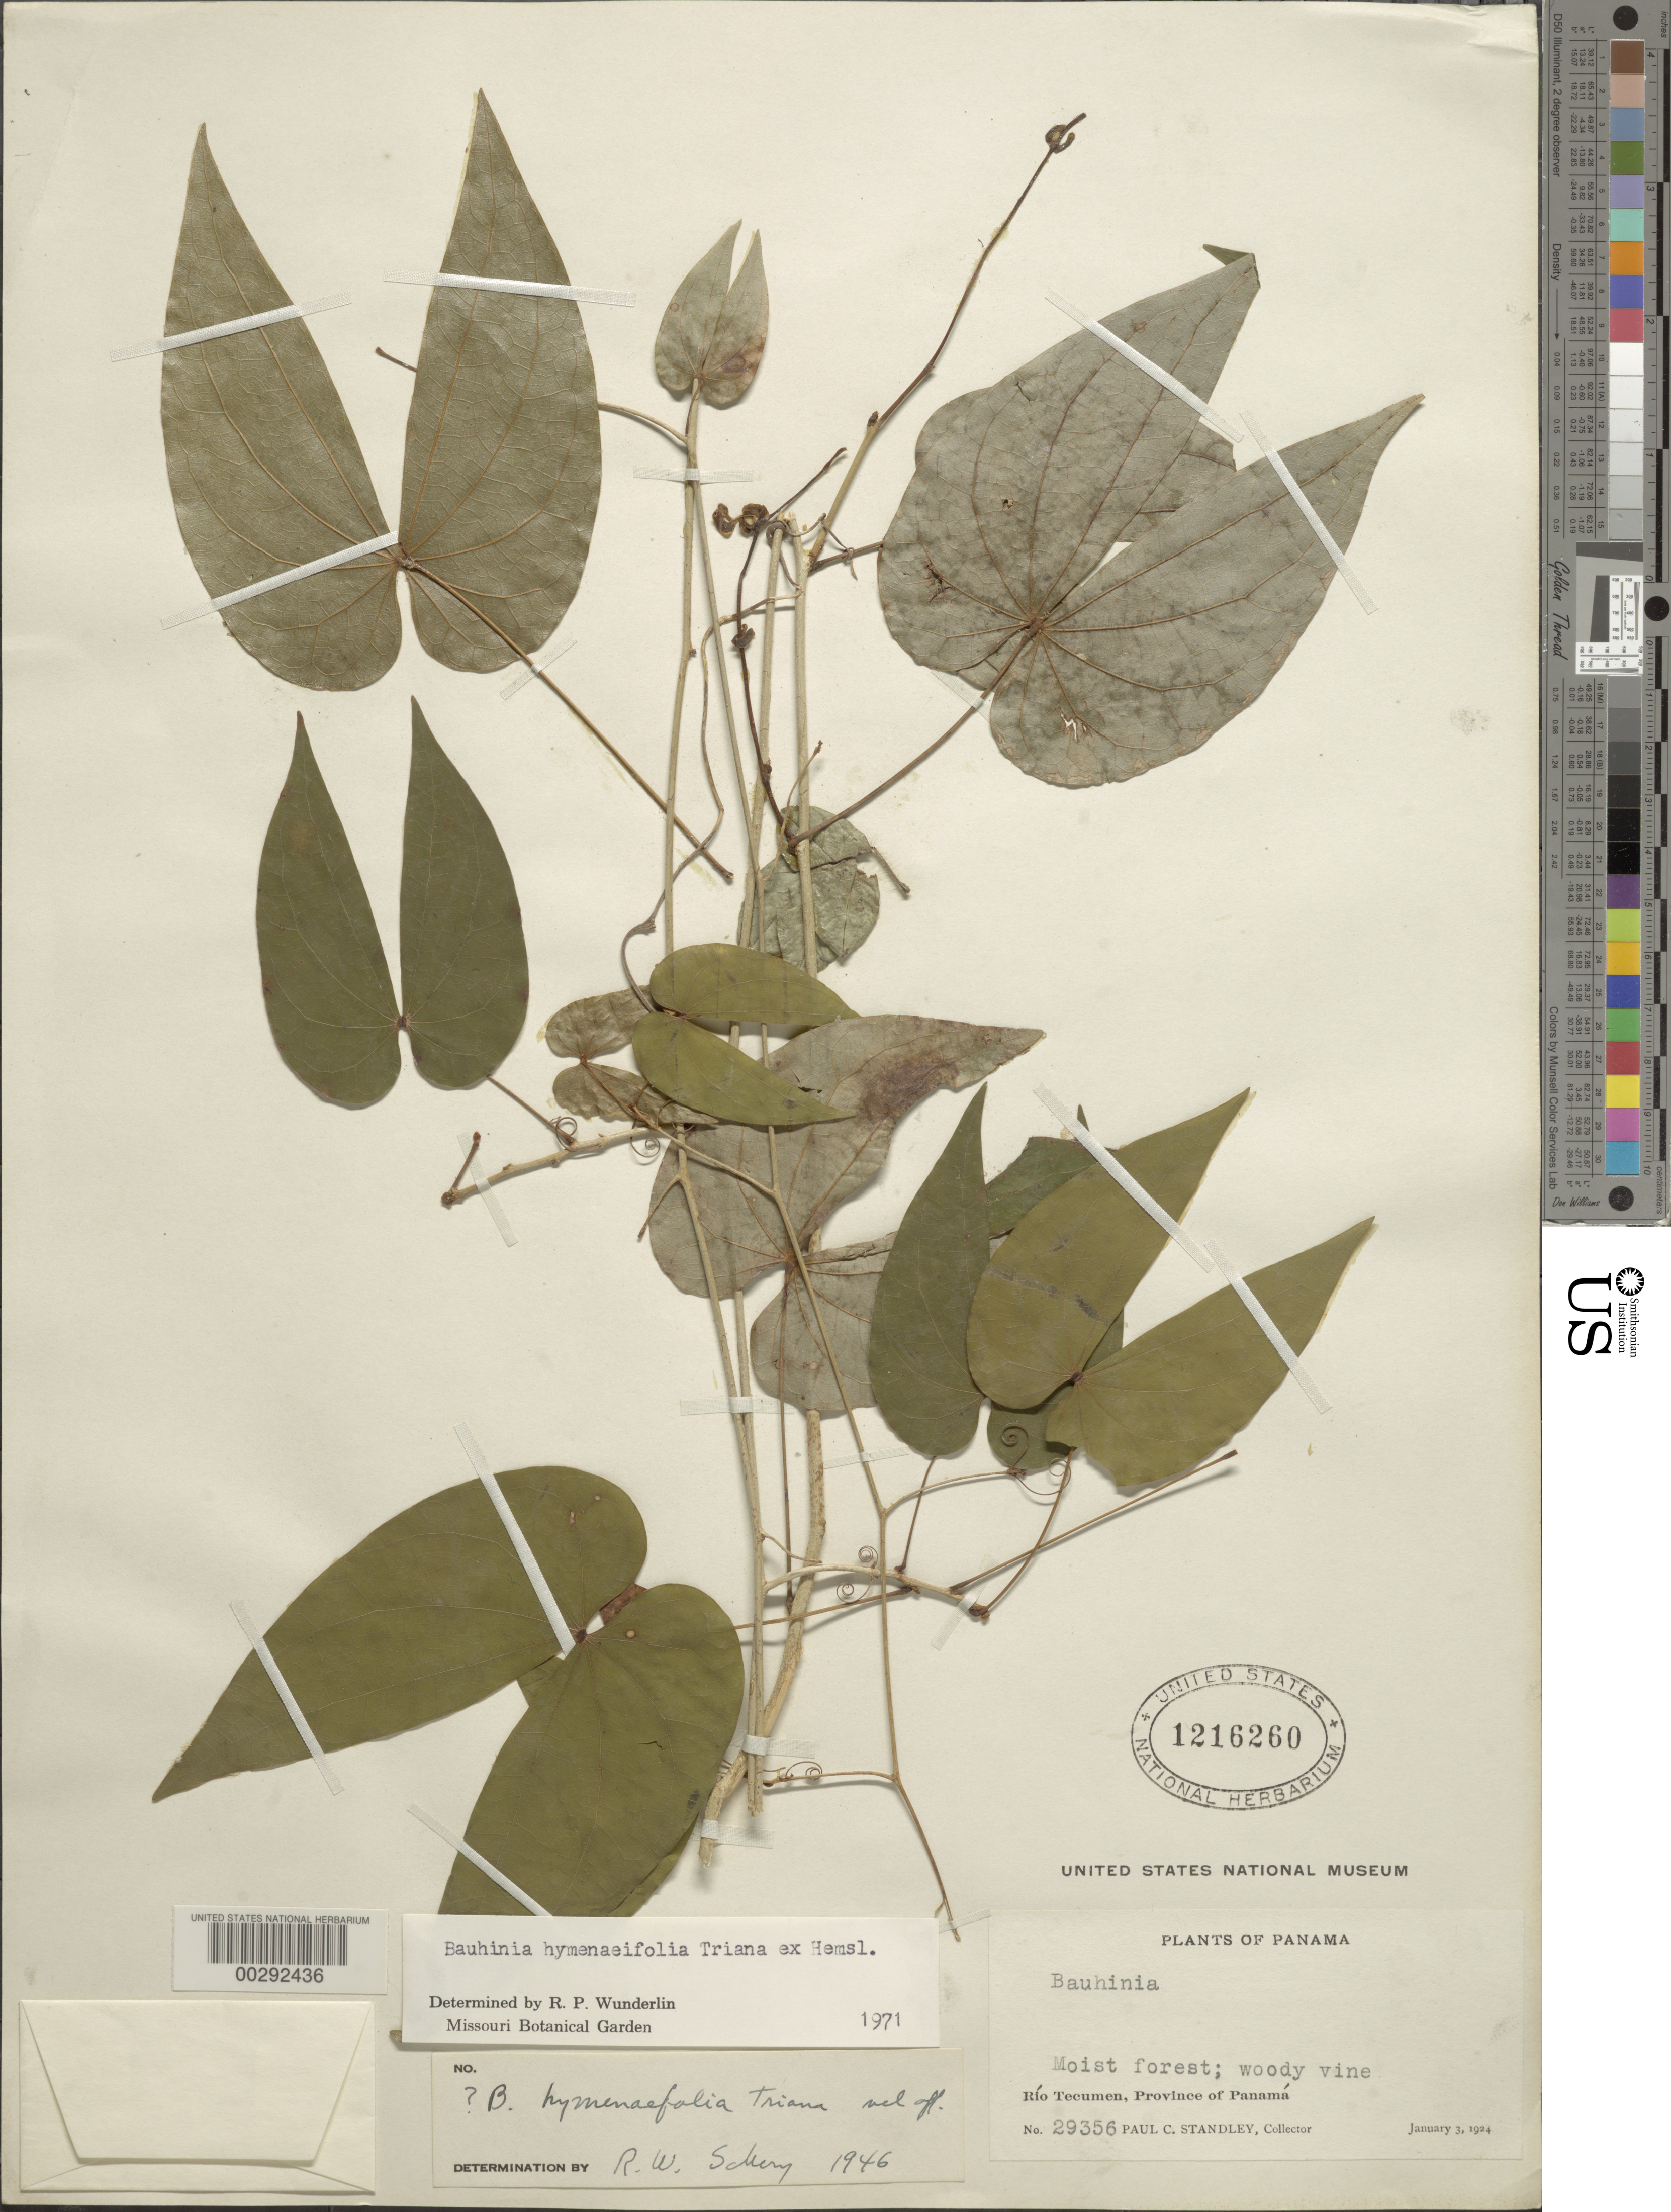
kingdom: Plantae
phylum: Tracheophyta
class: Magnoliopsida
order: Fabales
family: Fabaceae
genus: Bauhinia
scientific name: Bauhinia hymenaeifolia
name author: Hemsl.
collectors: P. C. Standley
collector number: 29356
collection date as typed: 03 Jan 1924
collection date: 1924-01-03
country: Panama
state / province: Panamá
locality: Rio Tecumen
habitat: Moist forest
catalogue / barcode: US 1216260